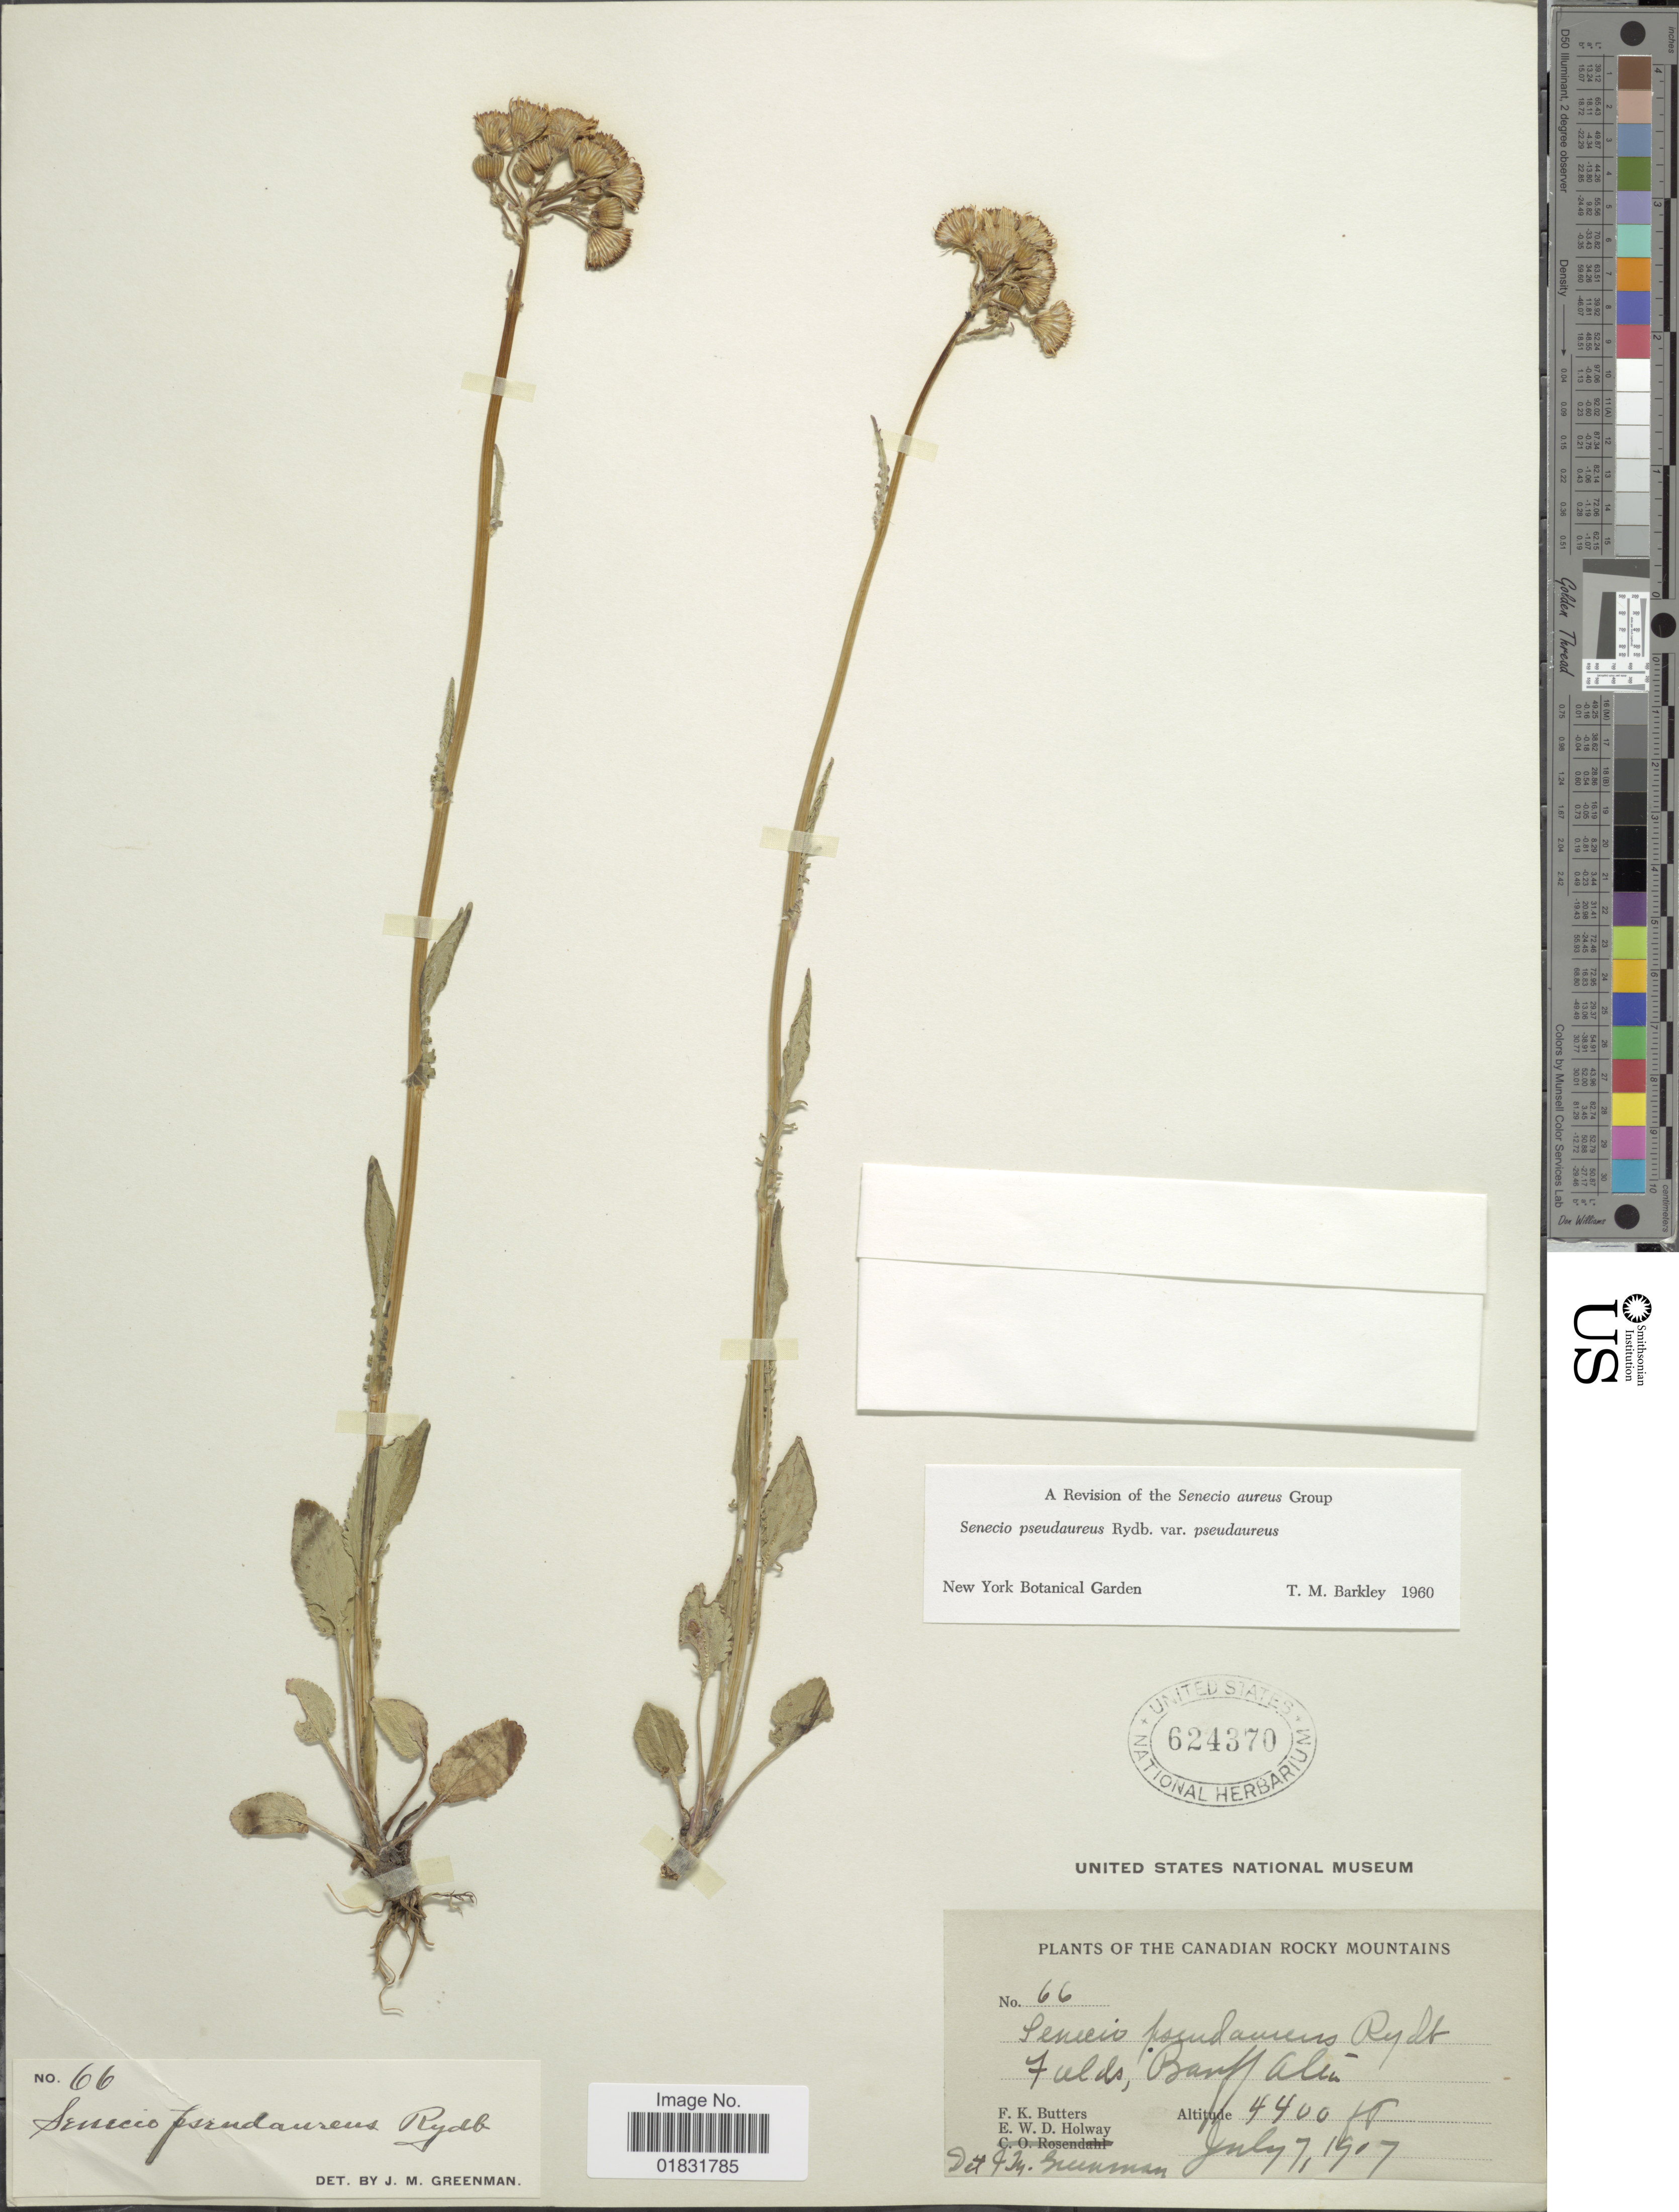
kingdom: Plantae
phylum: Tracheophyta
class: Magnoliopsida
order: Asterales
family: Asteraceae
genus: Packera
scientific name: Packera pseudaurea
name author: (Rydb.) W.A. Weber & Á. Löve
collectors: F. K. Butters & E. W. D. Holway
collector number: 66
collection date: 1907-07-07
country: Canada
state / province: Alberta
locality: The Canadian Rocky Mountains, Fields, Banff Aleu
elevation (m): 1341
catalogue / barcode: US 624370